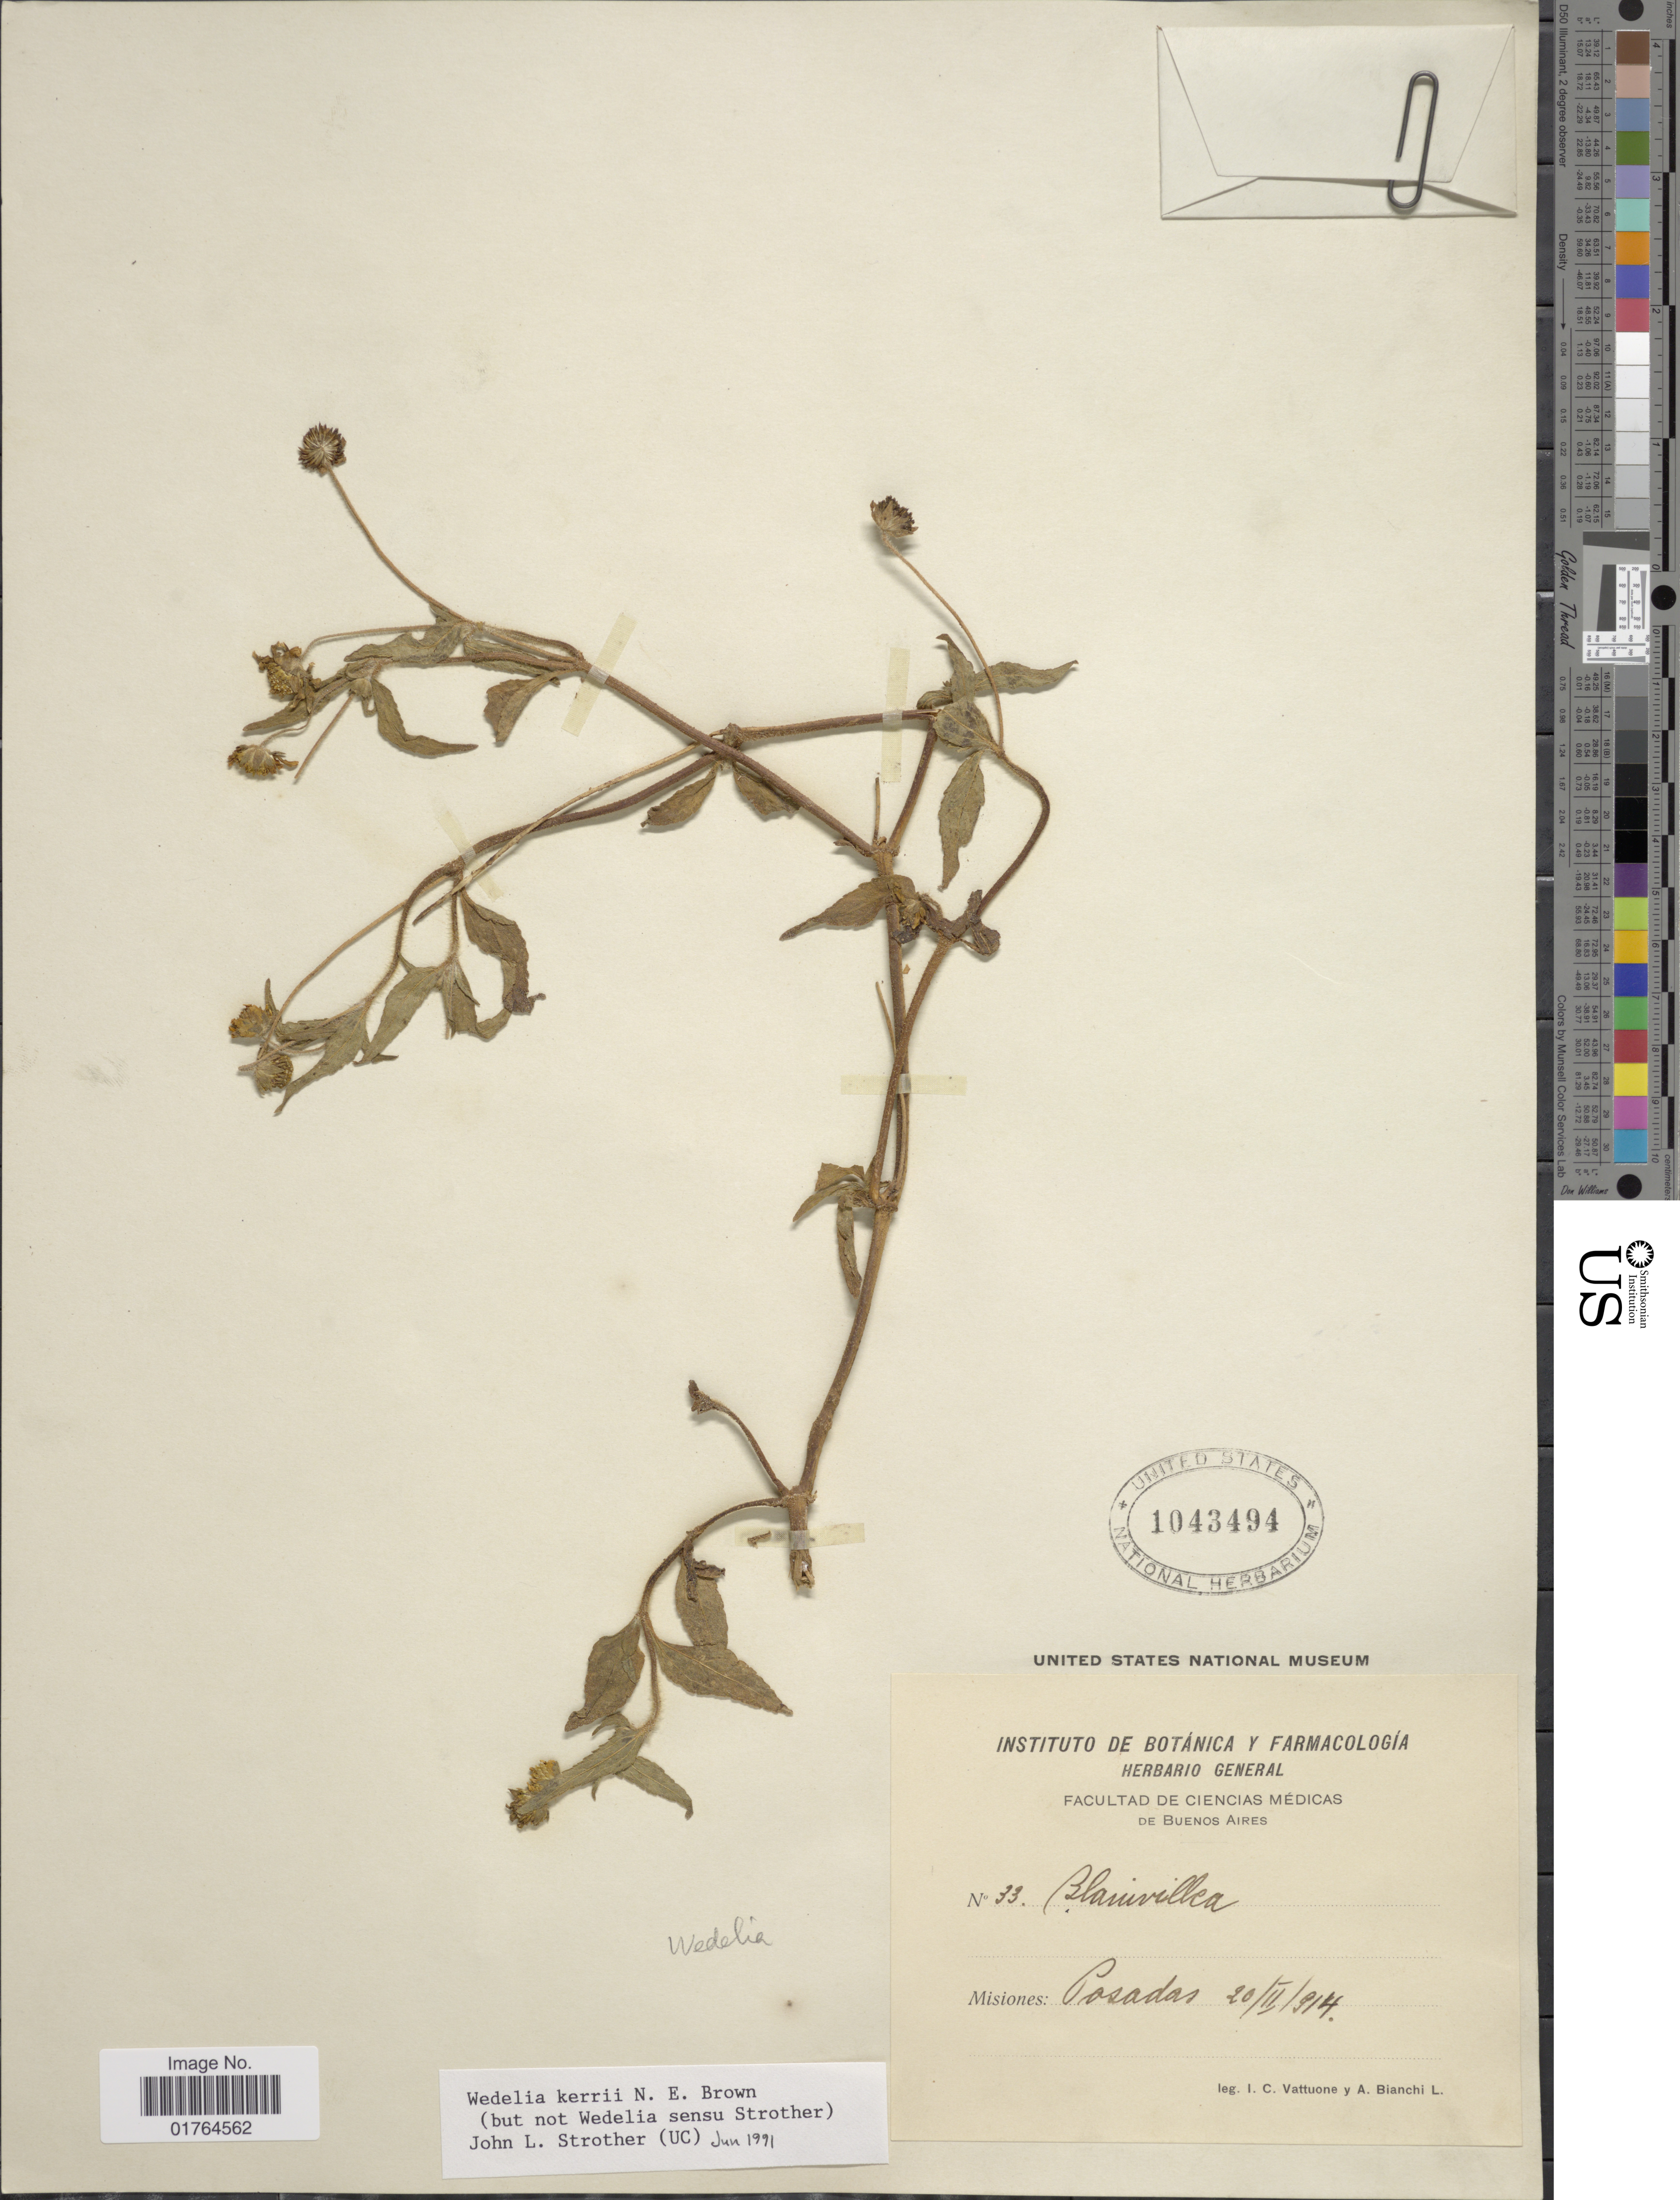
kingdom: Plantae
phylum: Tracheophyta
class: Magnoliopsida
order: Asterales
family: Asteraceae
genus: Wedelia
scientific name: Wedelia kerrii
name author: N.E. Br.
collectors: I. Vattuone & A. Bianchi L.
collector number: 33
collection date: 1914-02-20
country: Argentina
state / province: Misiones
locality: Posadas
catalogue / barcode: US 1043494